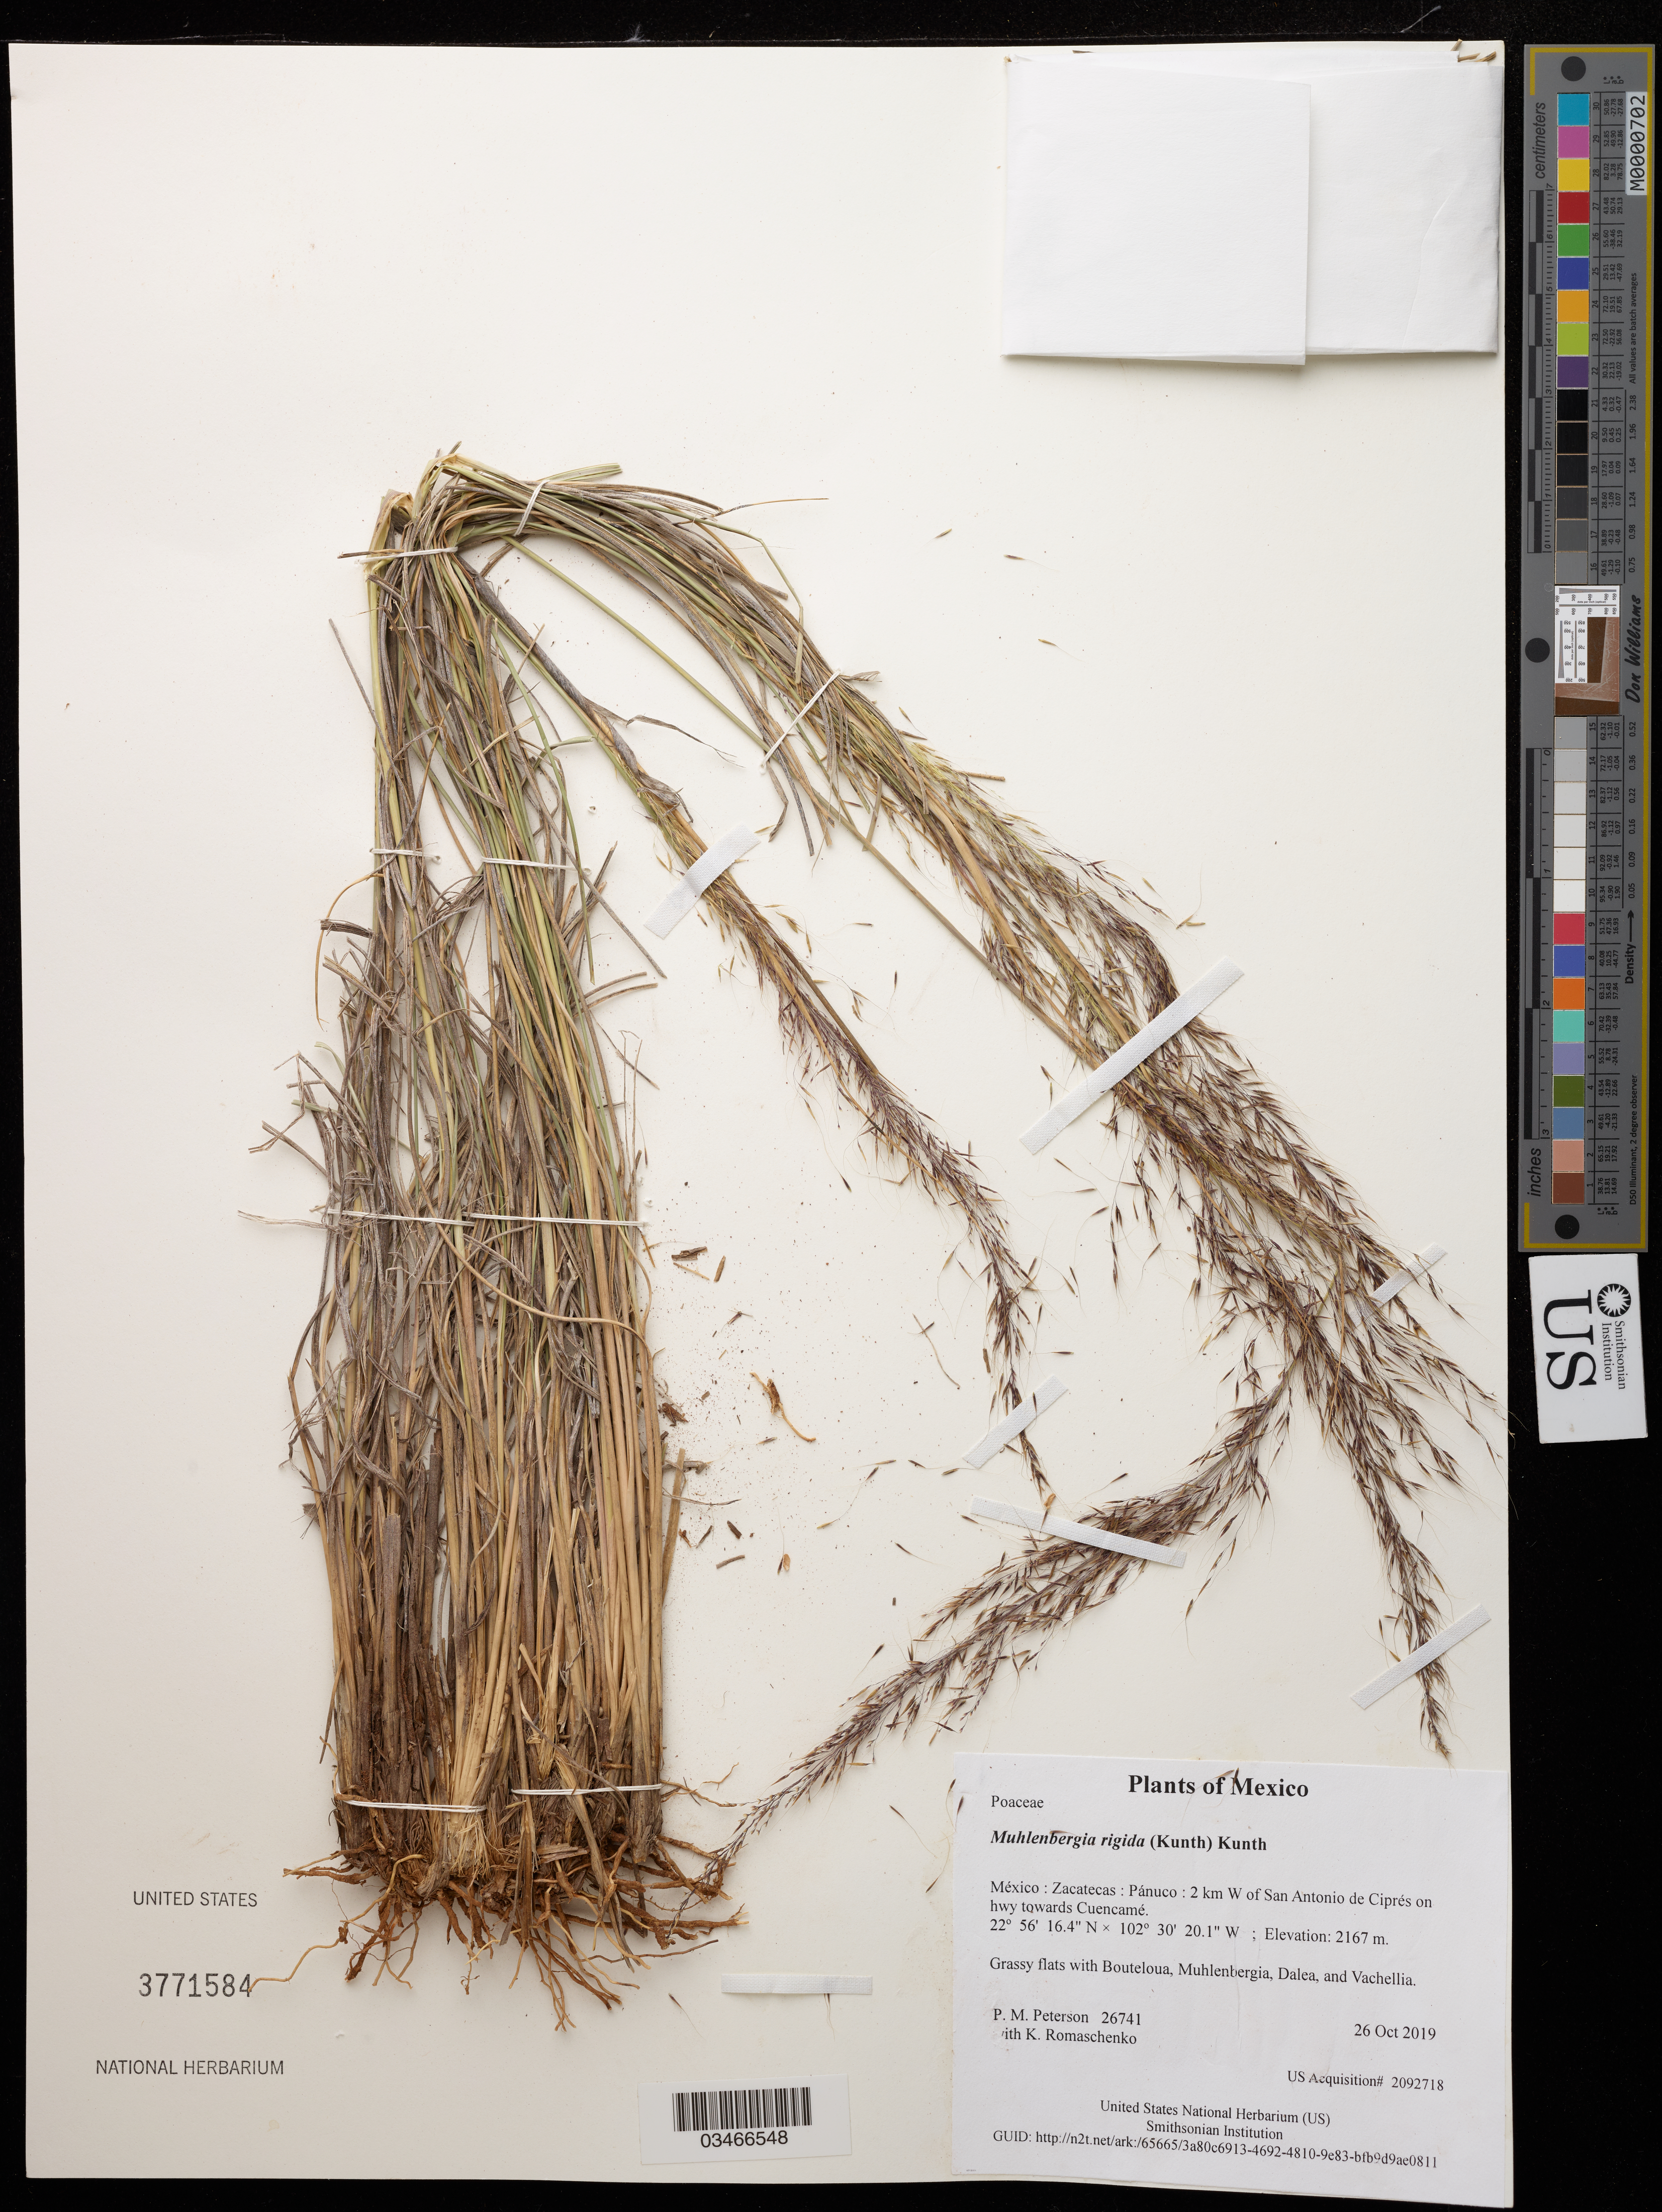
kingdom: Plantae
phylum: Tracheophyta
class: Liliopsida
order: Poales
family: Poaceae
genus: Muhlenbergia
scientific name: Muhlenbergia rigida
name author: (Kunth) Kunth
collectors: P. M. Peterson & K. Romaschenko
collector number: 26741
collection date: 2019-10-26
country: México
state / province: Zacatecas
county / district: Pánuco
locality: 2 km W of San Antonio de Ciprés on hwy towards Cuencamé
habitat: Grassy flats with Bouteloua, Muhlenbergia, Dalea, and Vachellia.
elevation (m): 2167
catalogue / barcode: US 3771584